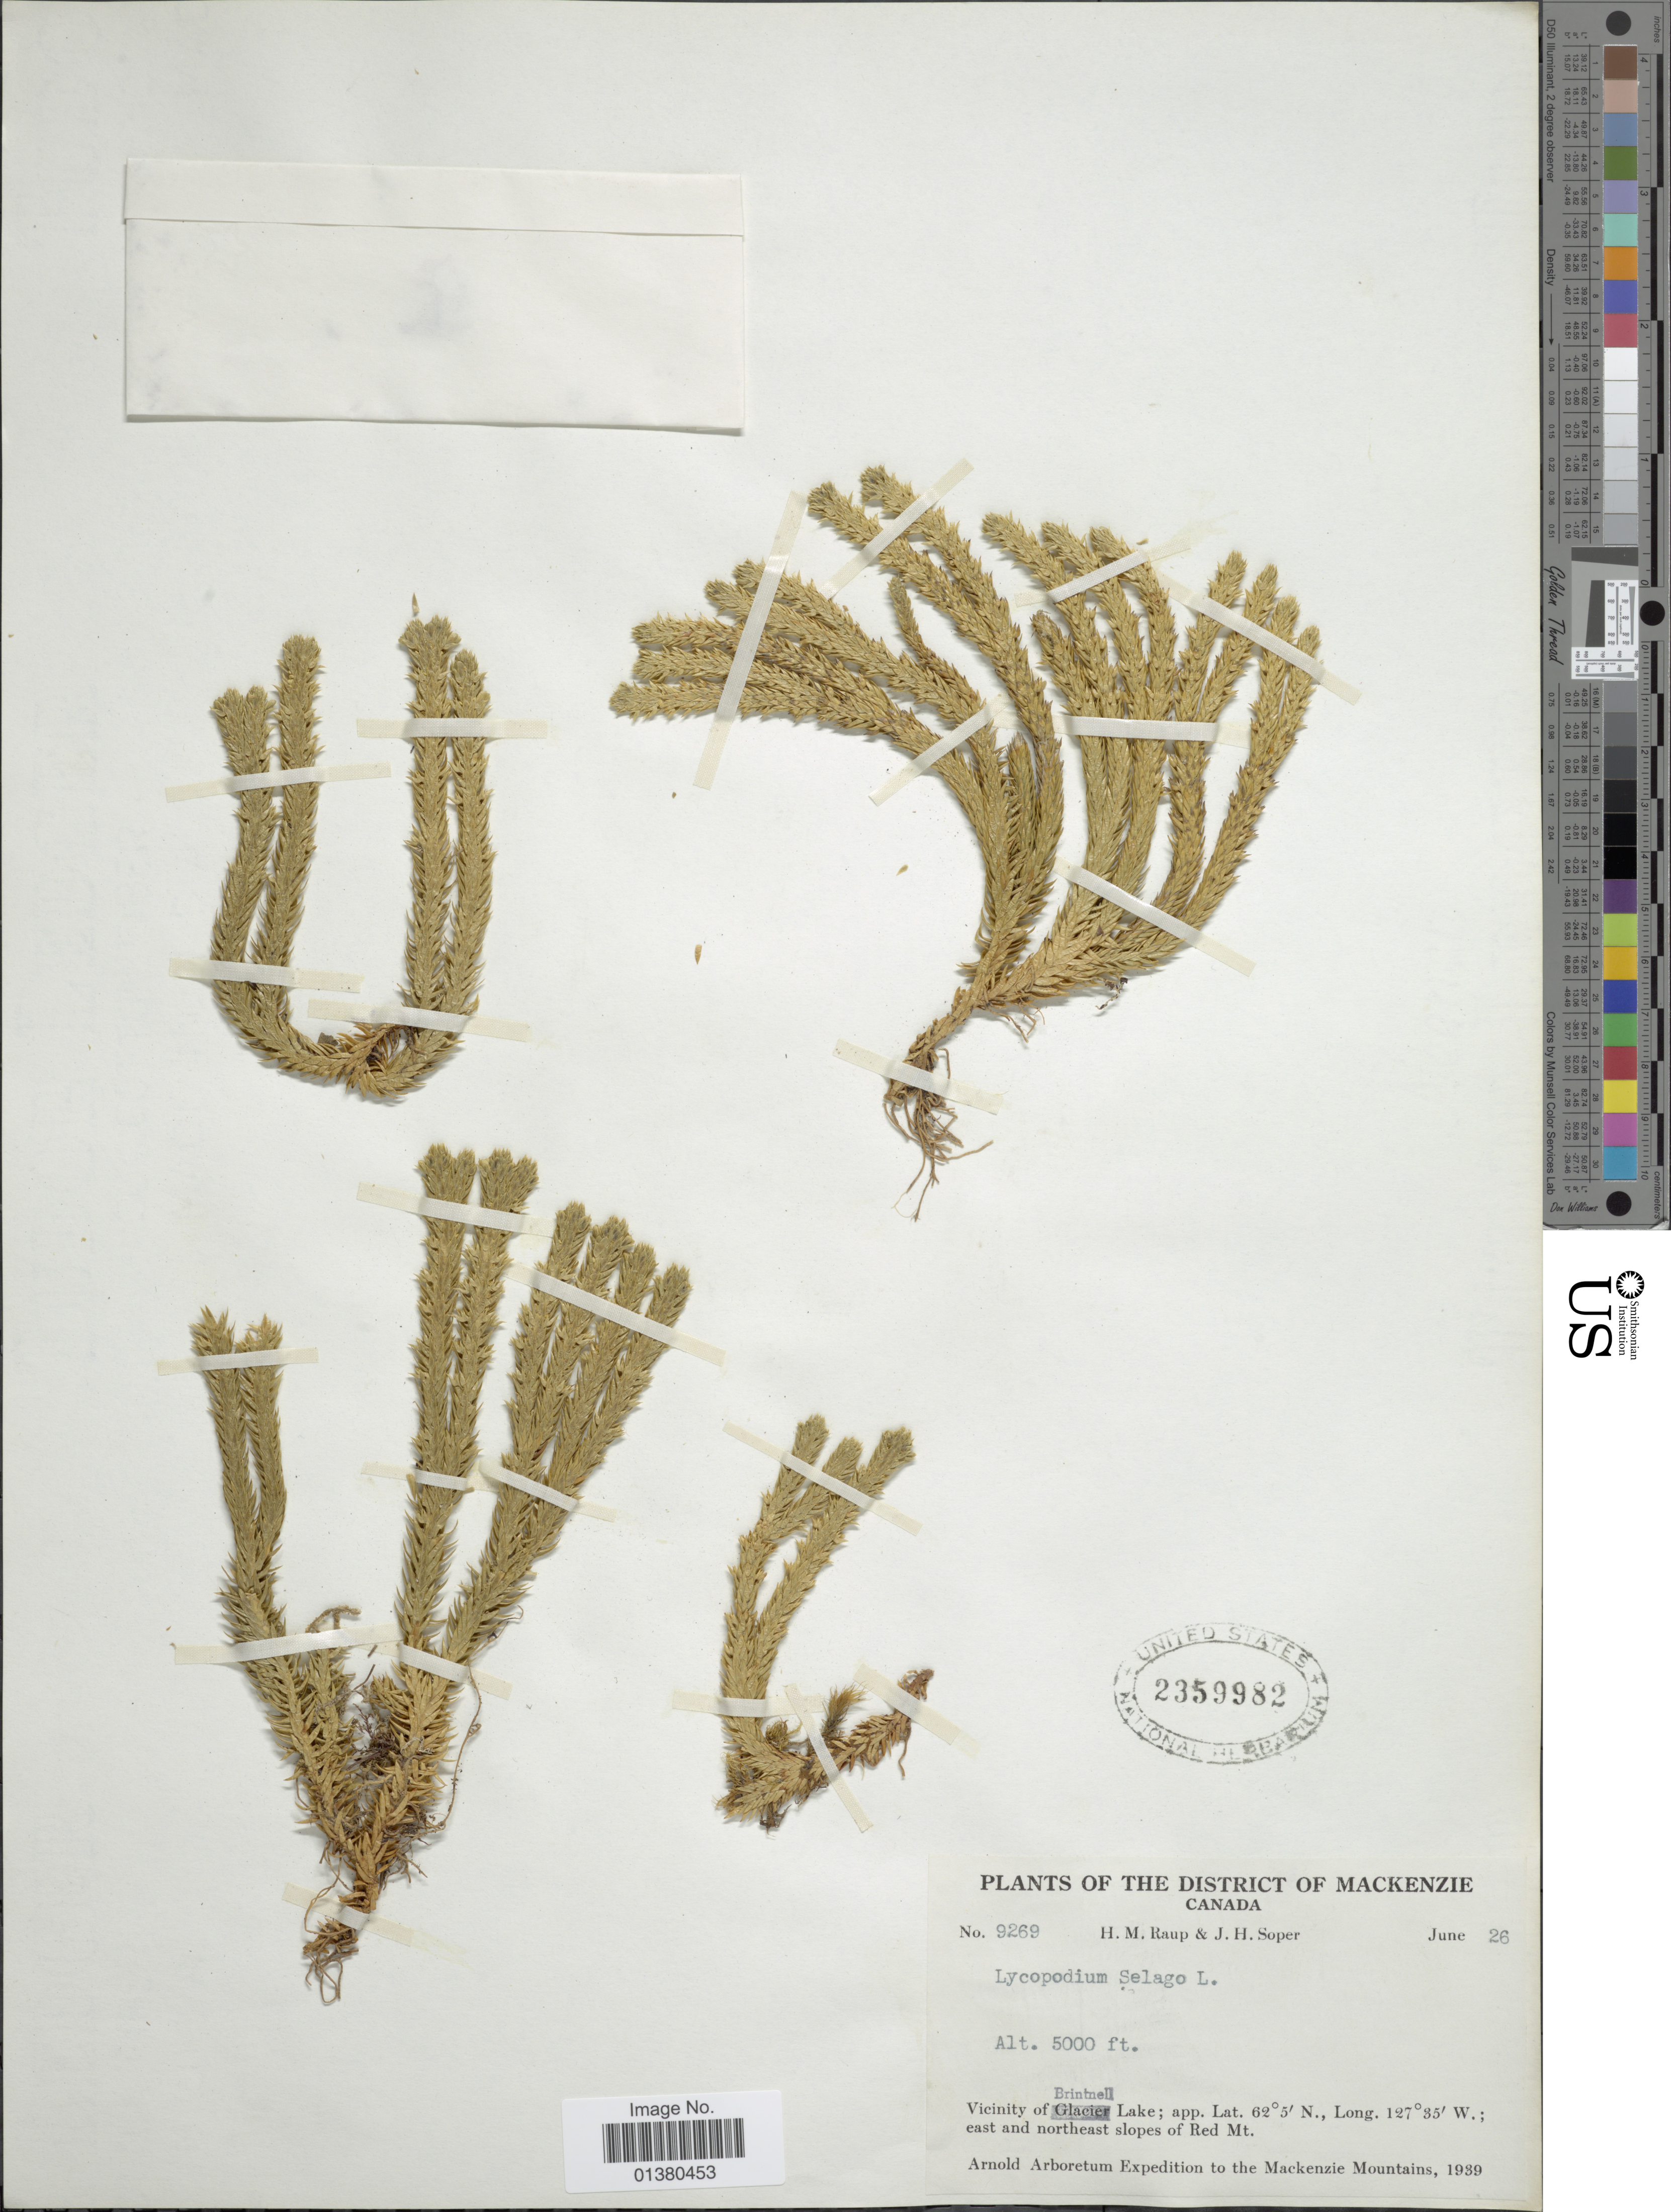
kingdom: Plantae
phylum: Tracheophyta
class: Lycopodiopsida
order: Lycopodiales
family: Lycopodiaceae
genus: Huperzia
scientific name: Huperzia selago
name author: (L.) Bernh. ex Schrank & Mart.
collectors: H. Raup & J. H. Soper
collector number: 9269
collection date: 1939-06-26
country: Canada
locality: The District of Mackenzie, Vicinity of Brintnell Lake, east and northeast slopes of Red Mt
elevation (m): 1524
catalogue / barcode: US 2359982